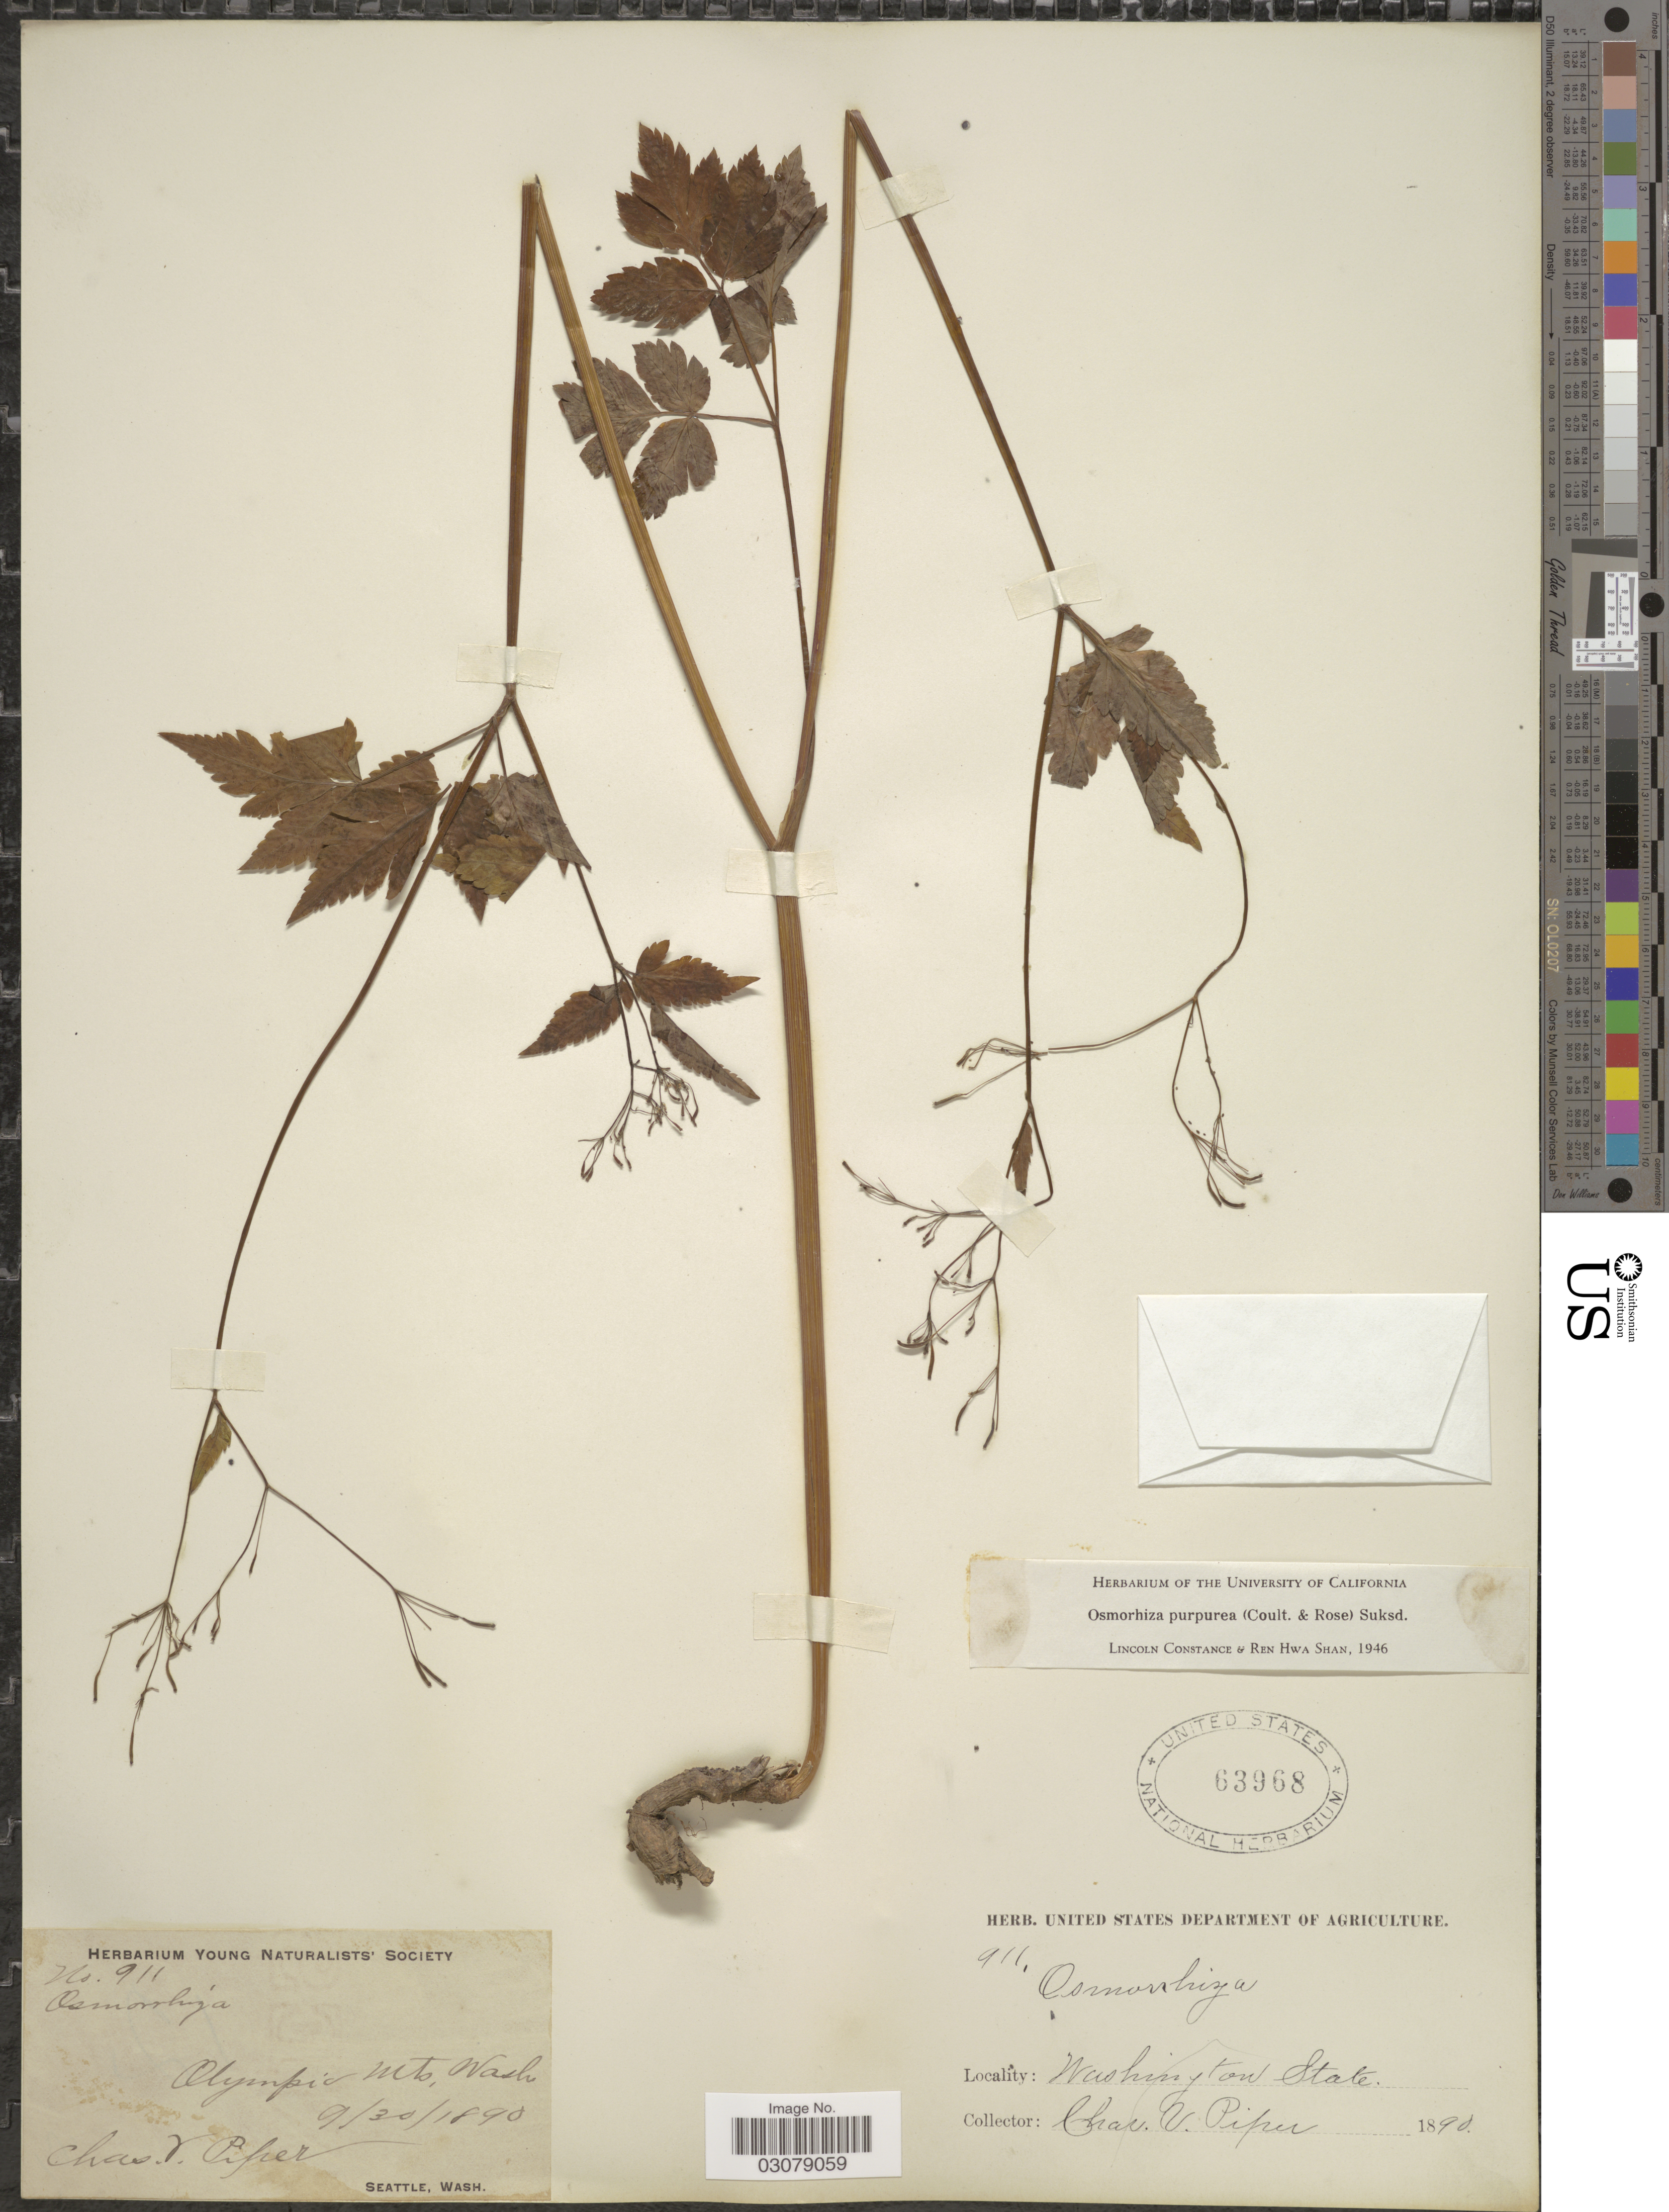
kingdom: Plantae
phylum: Tracheophyta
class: Magnoliopsida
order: Apiales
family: Apiaceae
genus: Osmorhiza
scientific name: Osmorhiza purpurea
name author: (J.M. Coult. & Rose) Suksd.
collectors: C. V. Piper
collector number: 911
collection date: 1890-09-30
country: United States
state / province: Washington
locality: Olympic Mts.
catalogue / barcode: US 63968